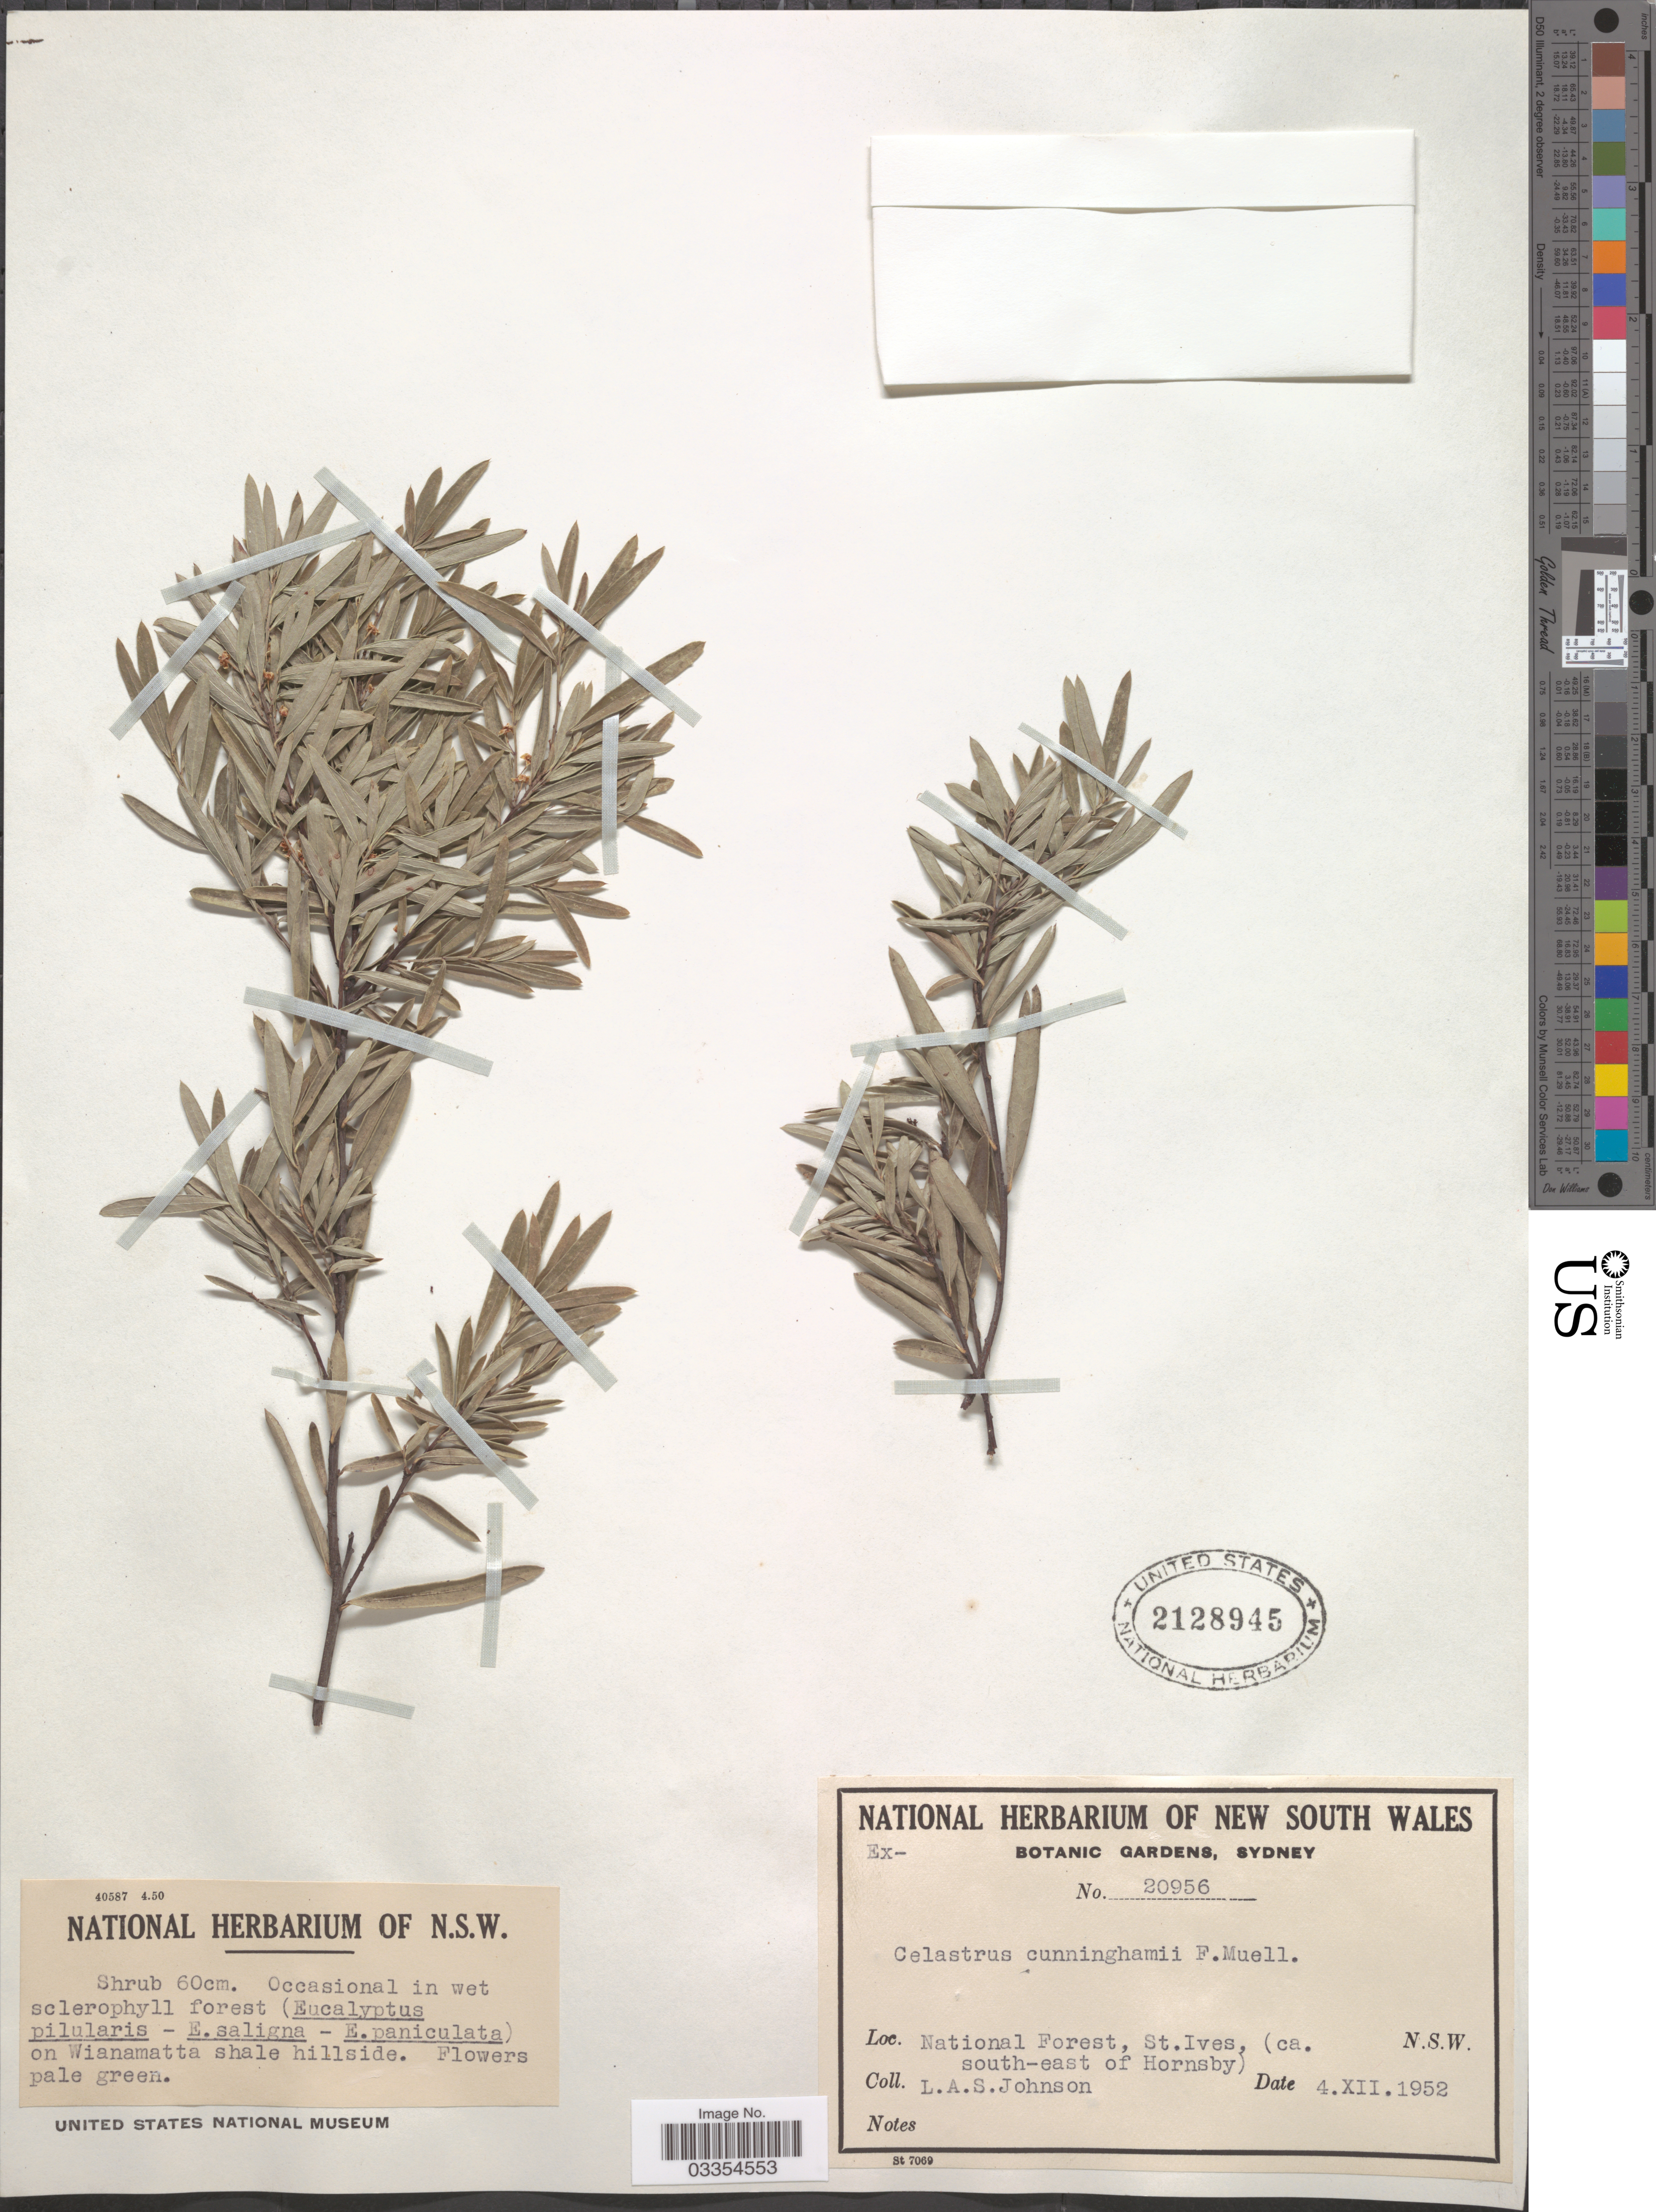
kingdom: Plantae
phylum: Tracheophyta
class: Magnoliopsida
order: Celastrales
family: Celastraceae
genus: Celastrus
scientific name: Celastrus cunninghamii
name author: (Hook.) F. Muell.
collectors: L. A. S. Johnson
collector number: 20956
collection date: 1952-12-04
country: Australia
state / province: New South Wales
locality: On Wianamatta shale hillside, National Forest, St. Ives, (ca. south-east of Hornsby).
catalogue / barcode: US 2128945